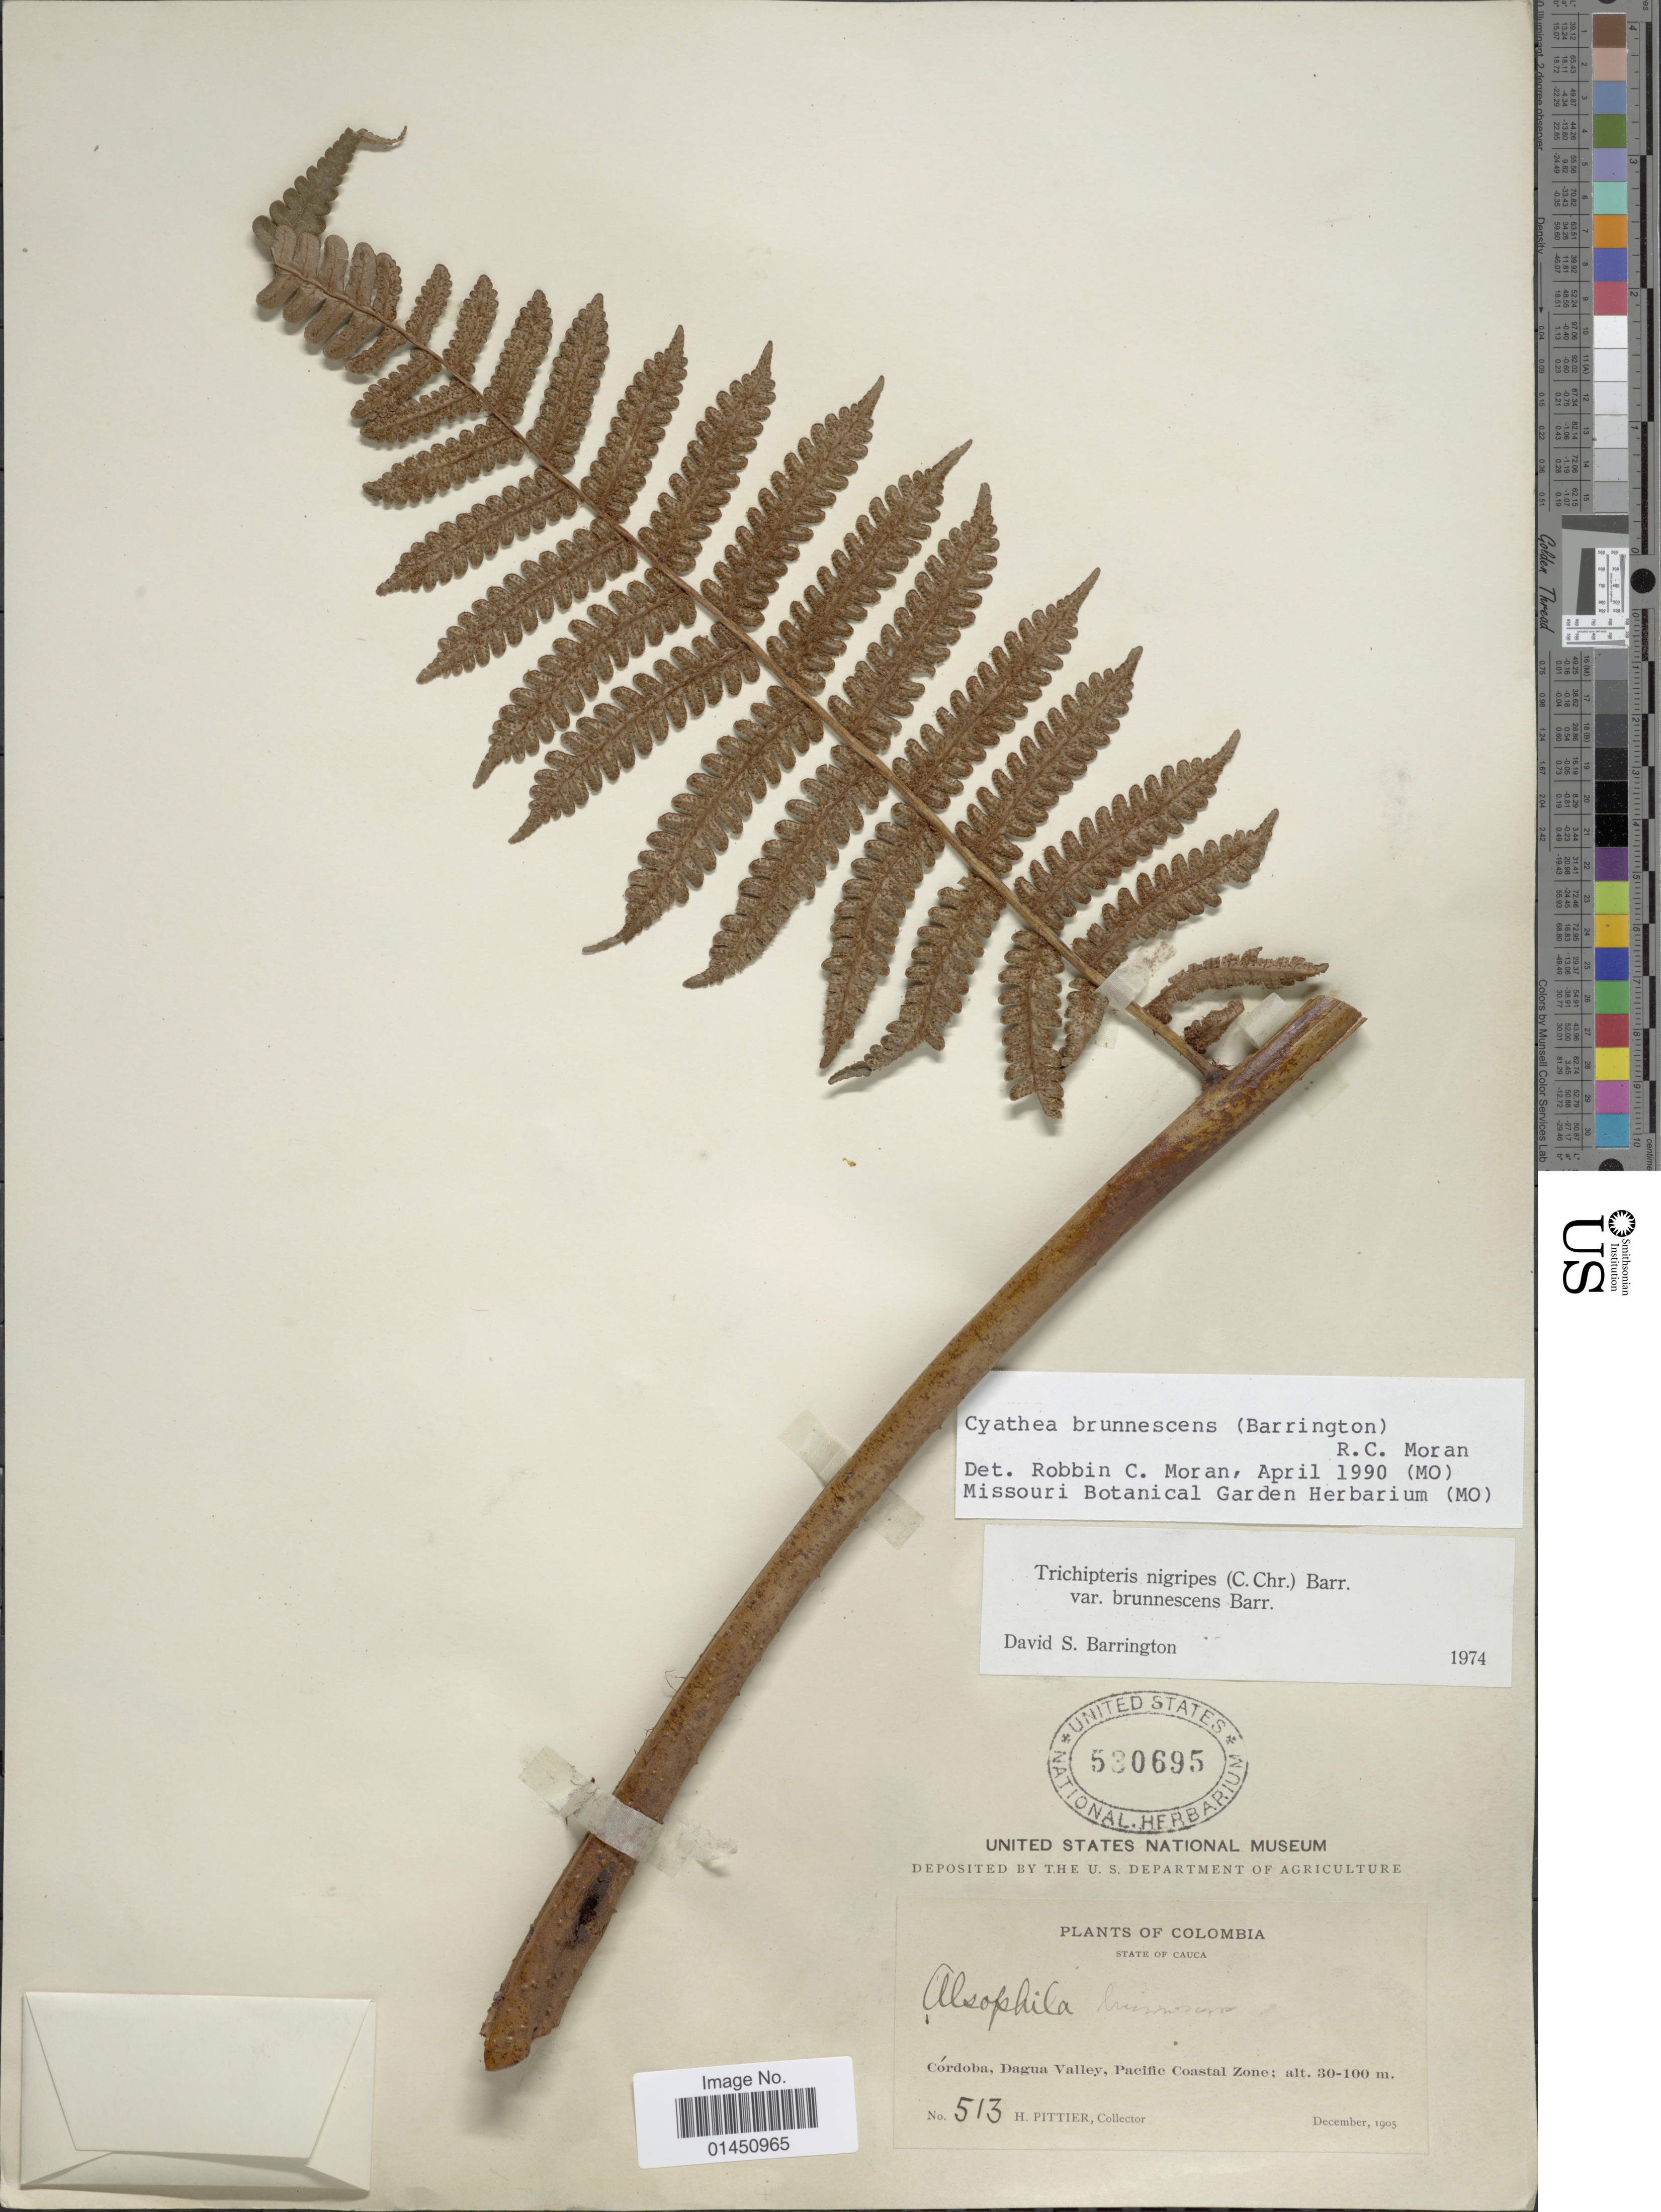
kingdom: Plantae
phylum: Tracheophyta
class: Polypodiopsida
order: Cyatheales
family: Cyatheaceae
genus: Cyathea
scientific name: Cyathea brunnescens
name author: (Barrington) R.C. Moran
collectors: H. F. Pittier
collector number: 513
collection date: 1905-12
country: Colombia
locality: State of Cauca, Cordoba, Dagua Valley, Pacific Coastal Zone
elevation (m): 30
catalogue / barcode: US 530695